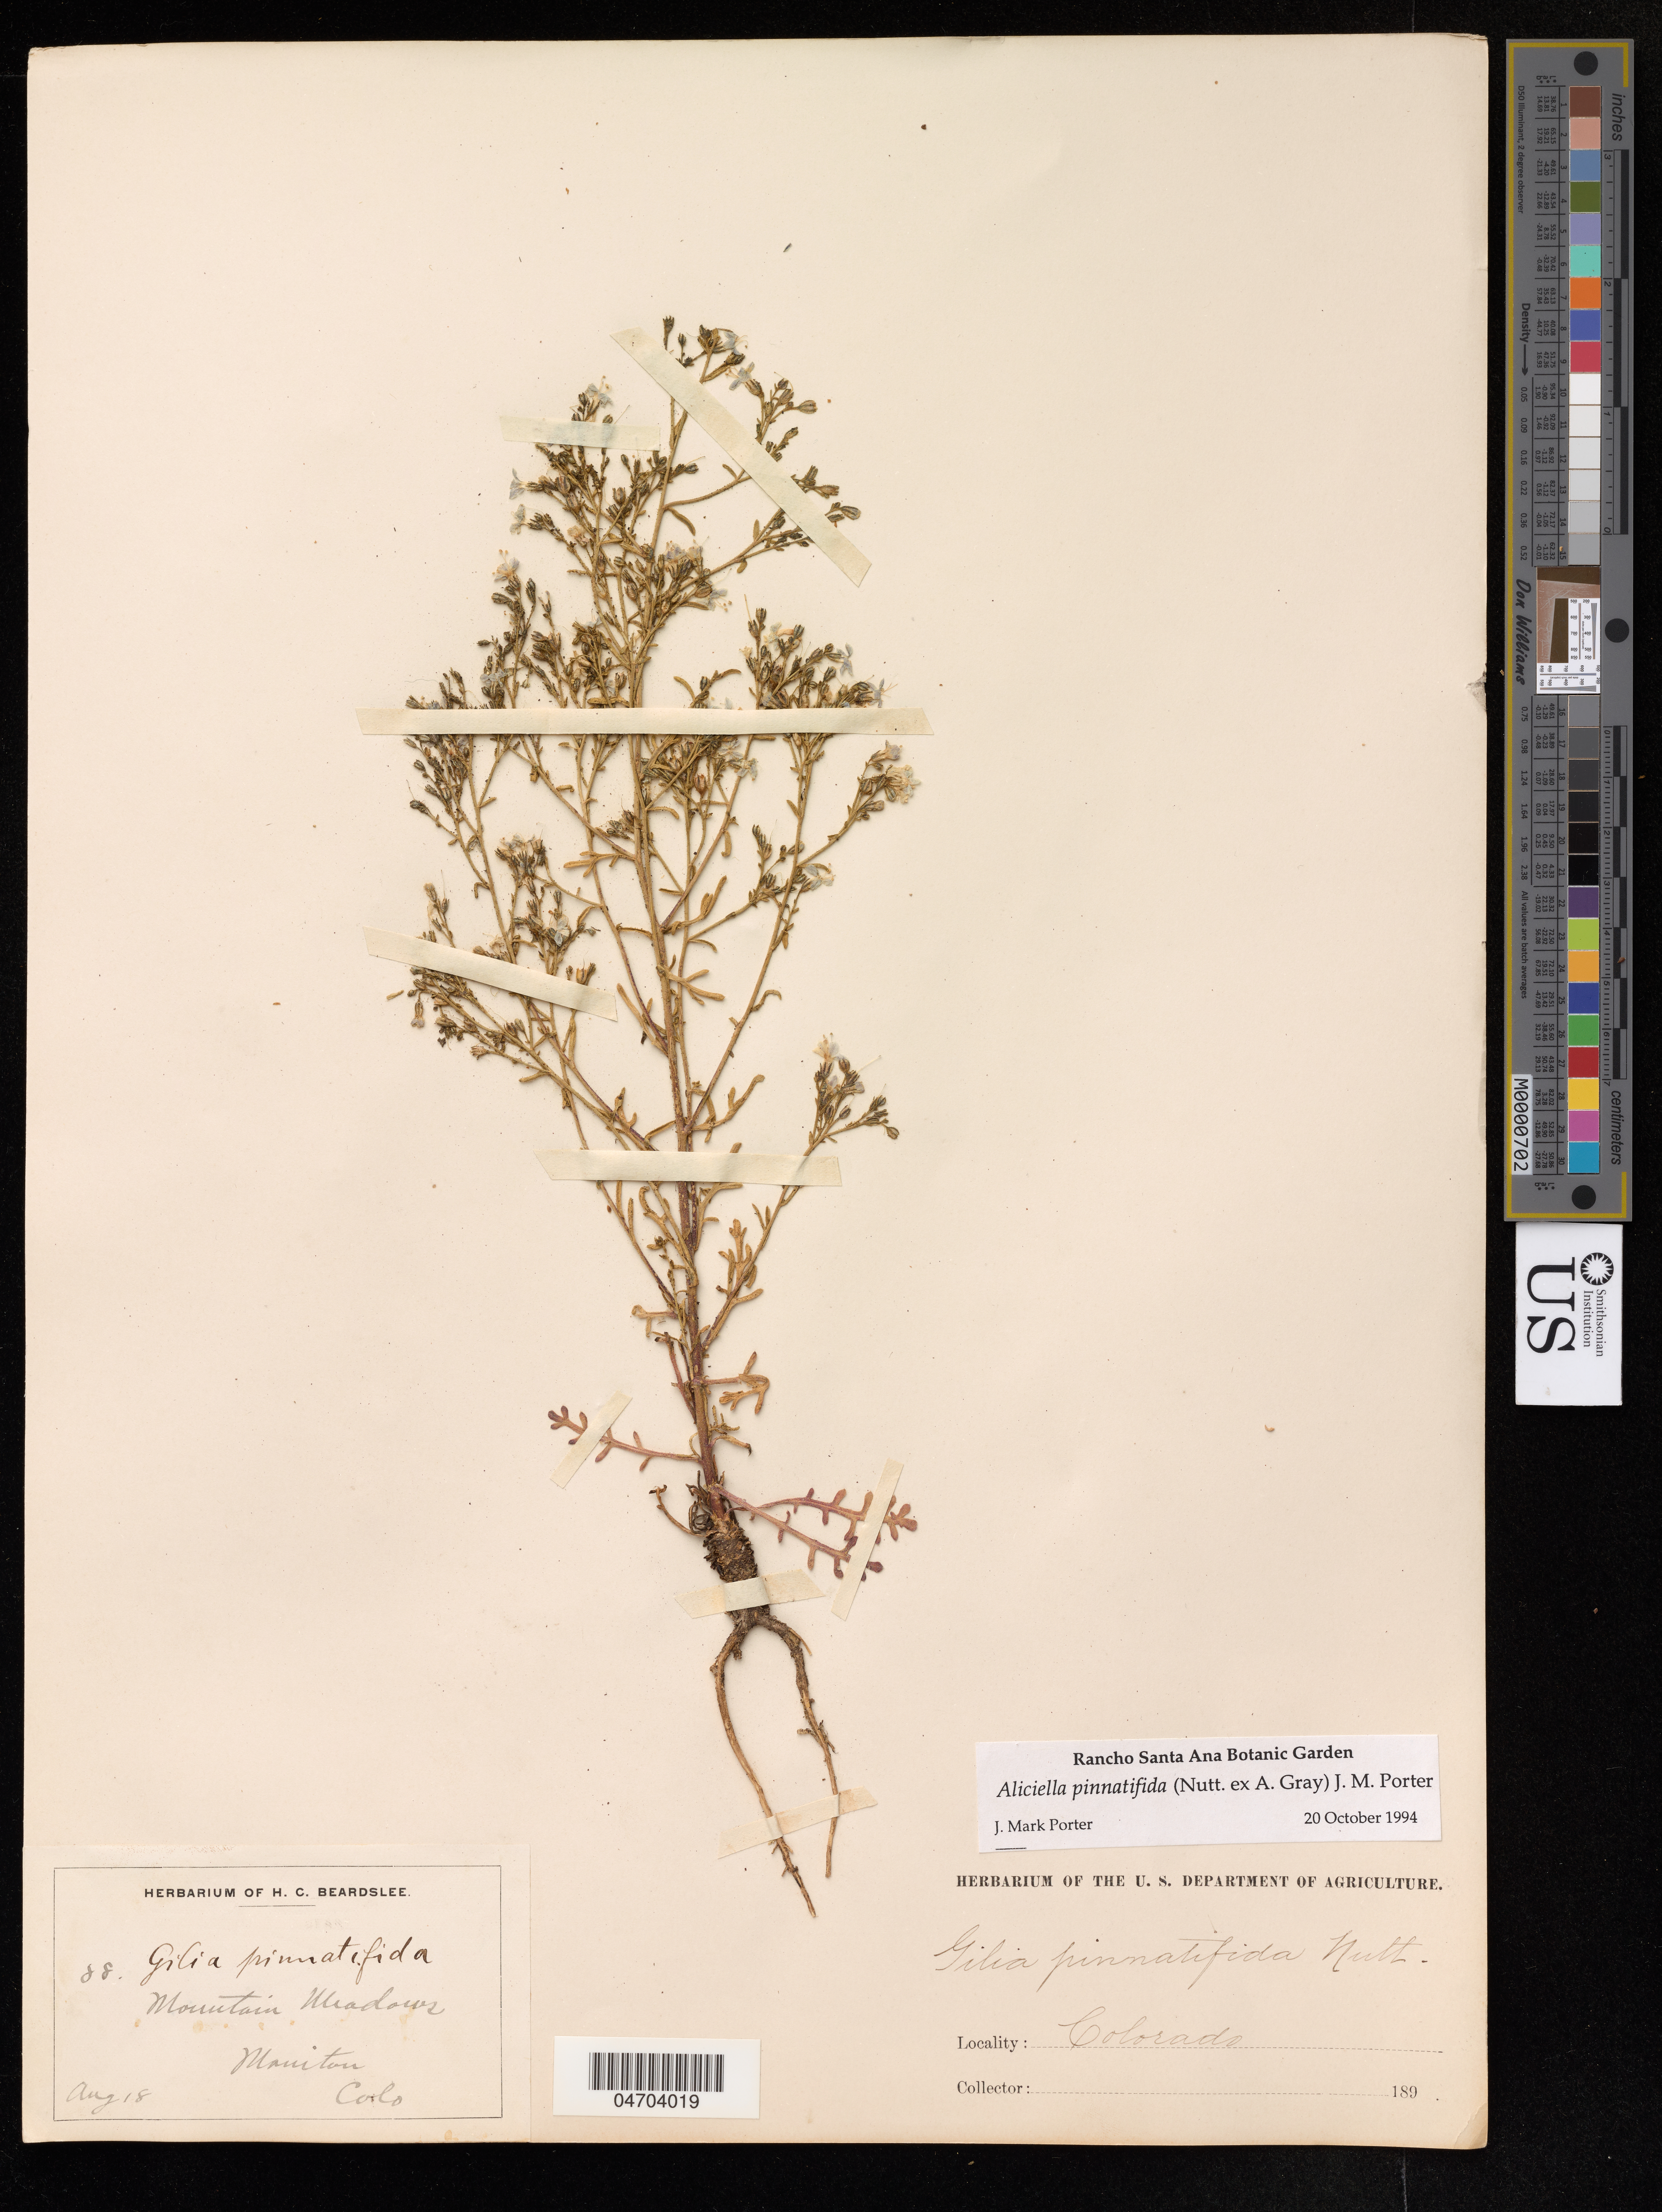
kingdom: Plantae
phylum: Tracheophyta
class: Magnoliopsida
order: Ericales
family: Polemoniaceae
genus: Gilia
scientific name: Gilia pinnatifida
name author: Nutt. ex A. Gray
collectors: ex herb. H. C. Beardslee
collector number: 88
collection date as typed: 18 Aug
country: United States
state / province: Colorado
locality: Manitou.